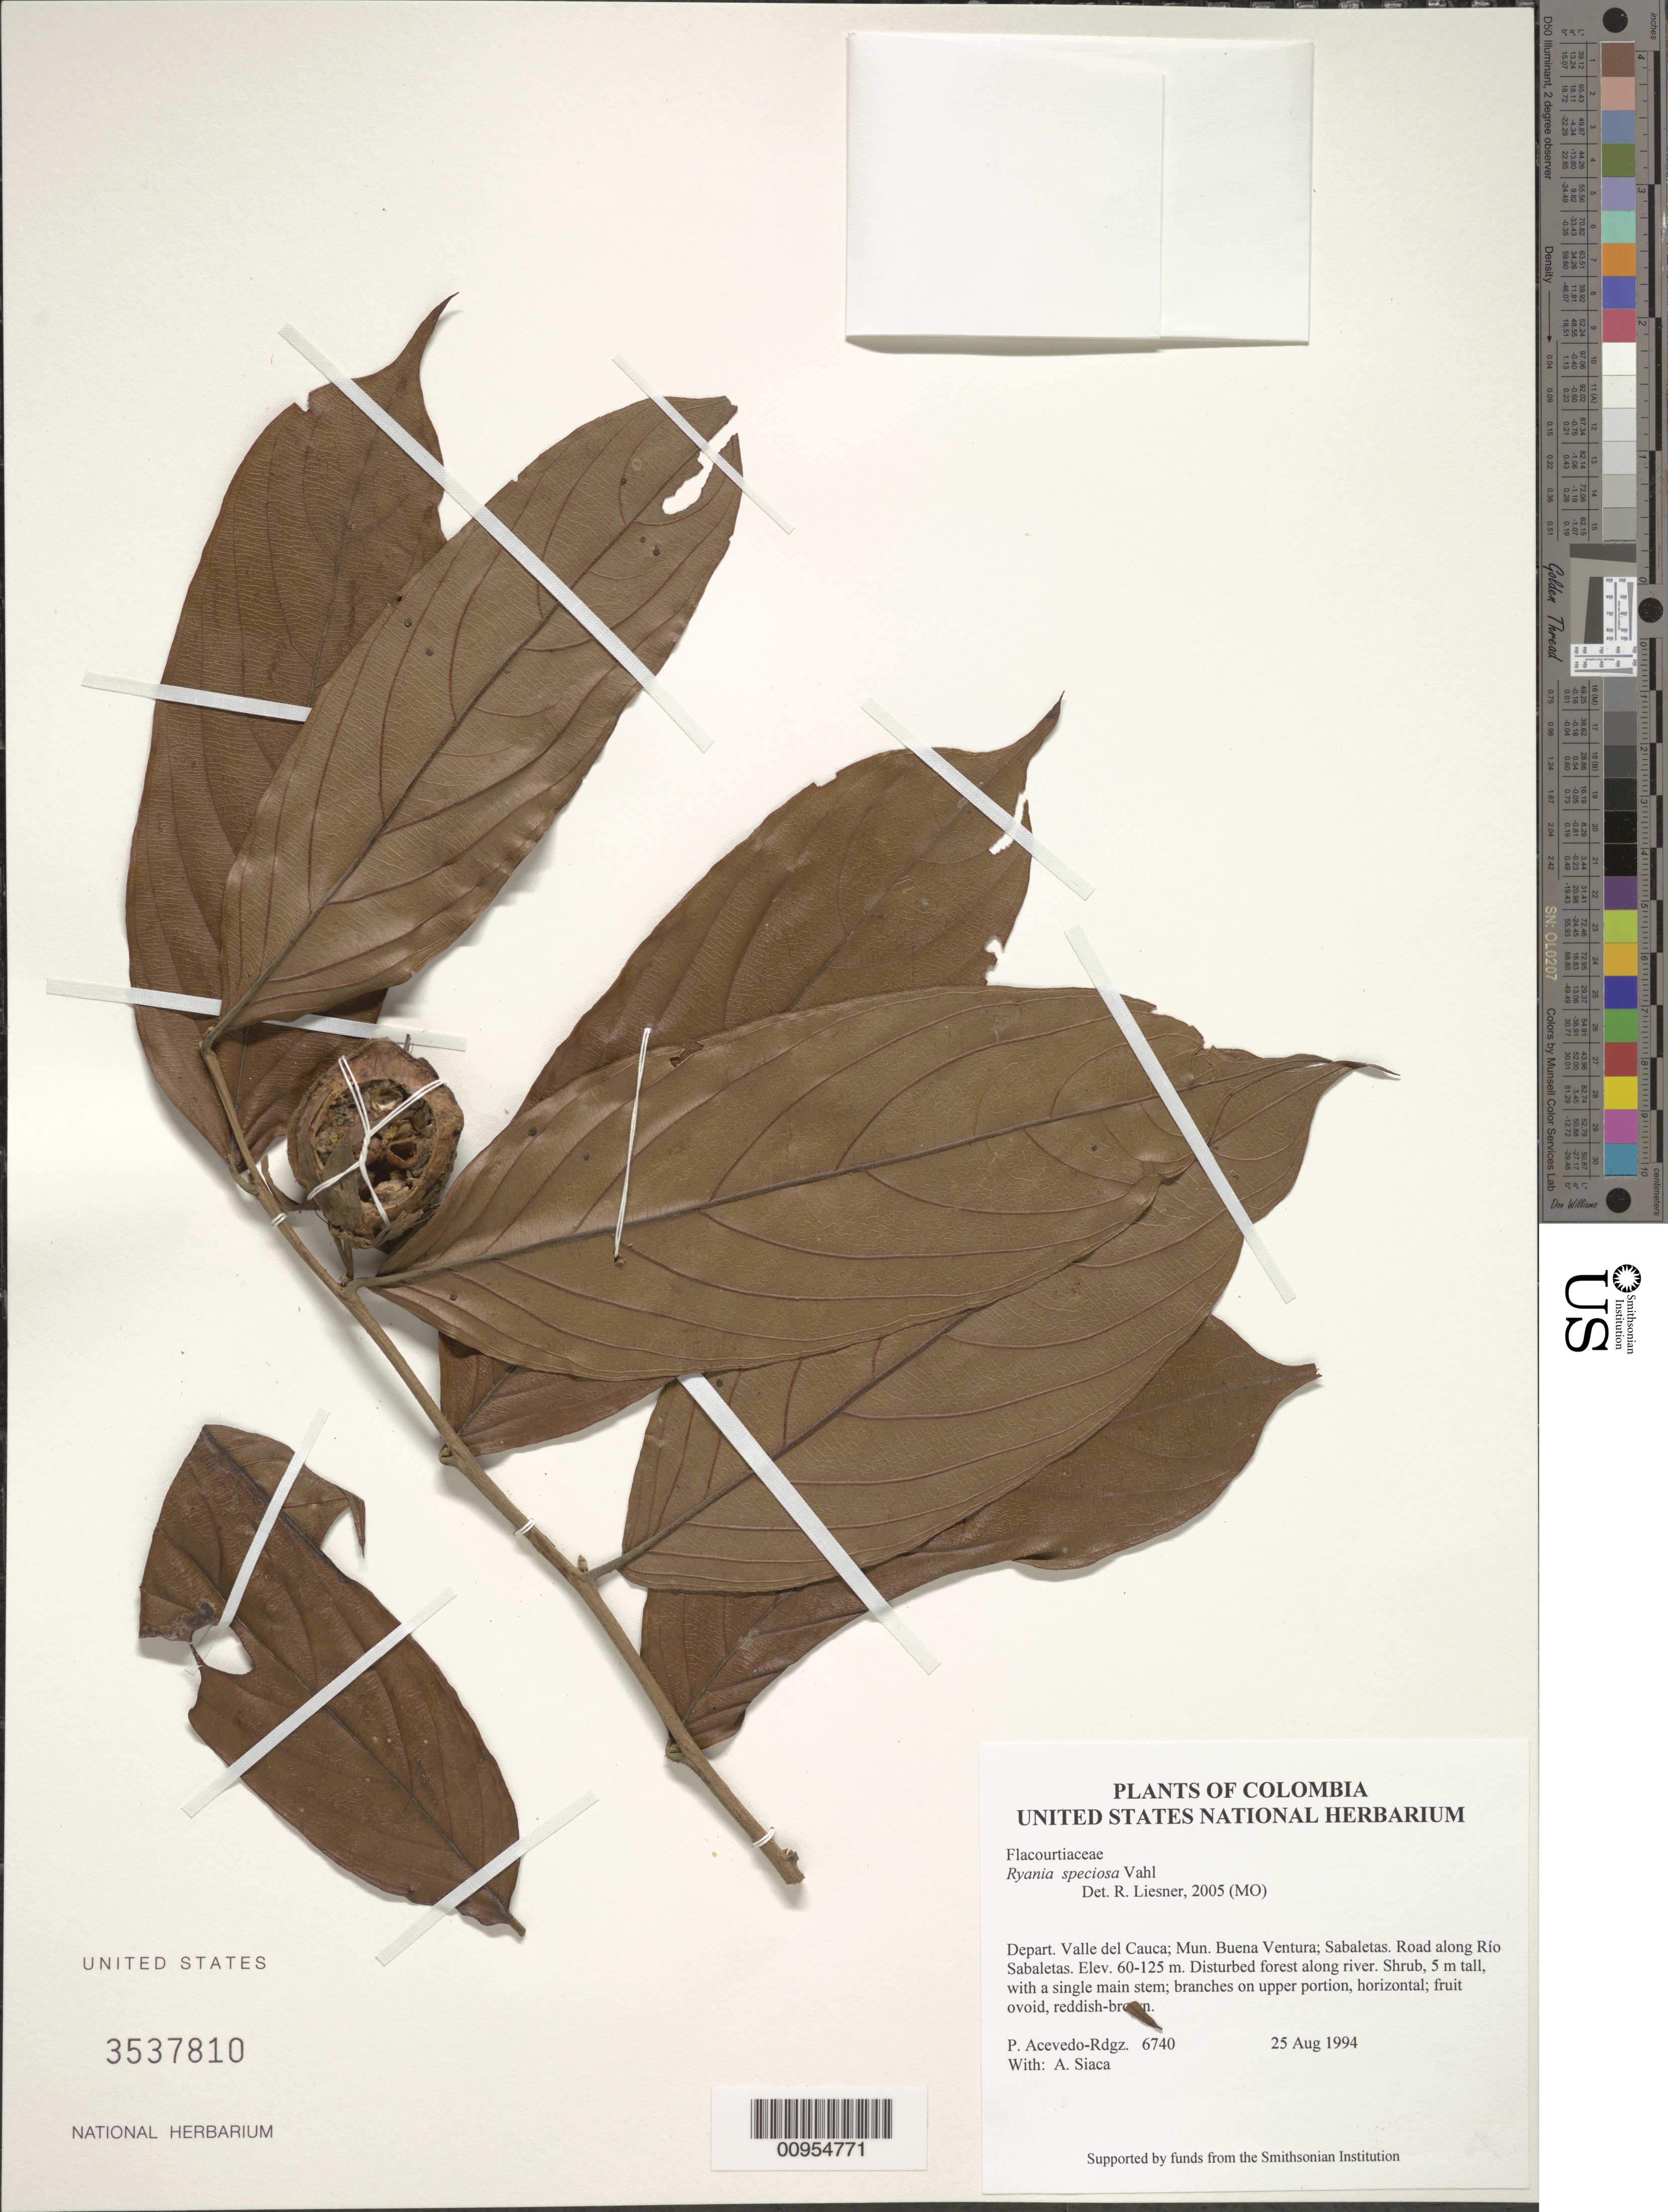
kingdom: Plantae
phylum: Tracheophyta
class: Magnoliopsida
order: Malpighiales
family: Salicaceae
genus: Ryania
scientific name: Ryania speciosa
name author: Vahl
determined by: Liesner, R. L.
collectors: P. Acevedo-Rodr. & A. Siaca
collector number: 6740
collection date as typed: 25 Aug 1994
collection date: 1994-08-25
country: Colombia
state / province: Valle del Cauca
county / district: Buena Ventura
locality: Depart. Valle del Cauca; Mun. Buena Ventura; Sabaletas. Road along Río Sabaletas.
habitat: Disturbed forest along river.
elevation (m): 60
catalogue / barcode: US 3537810